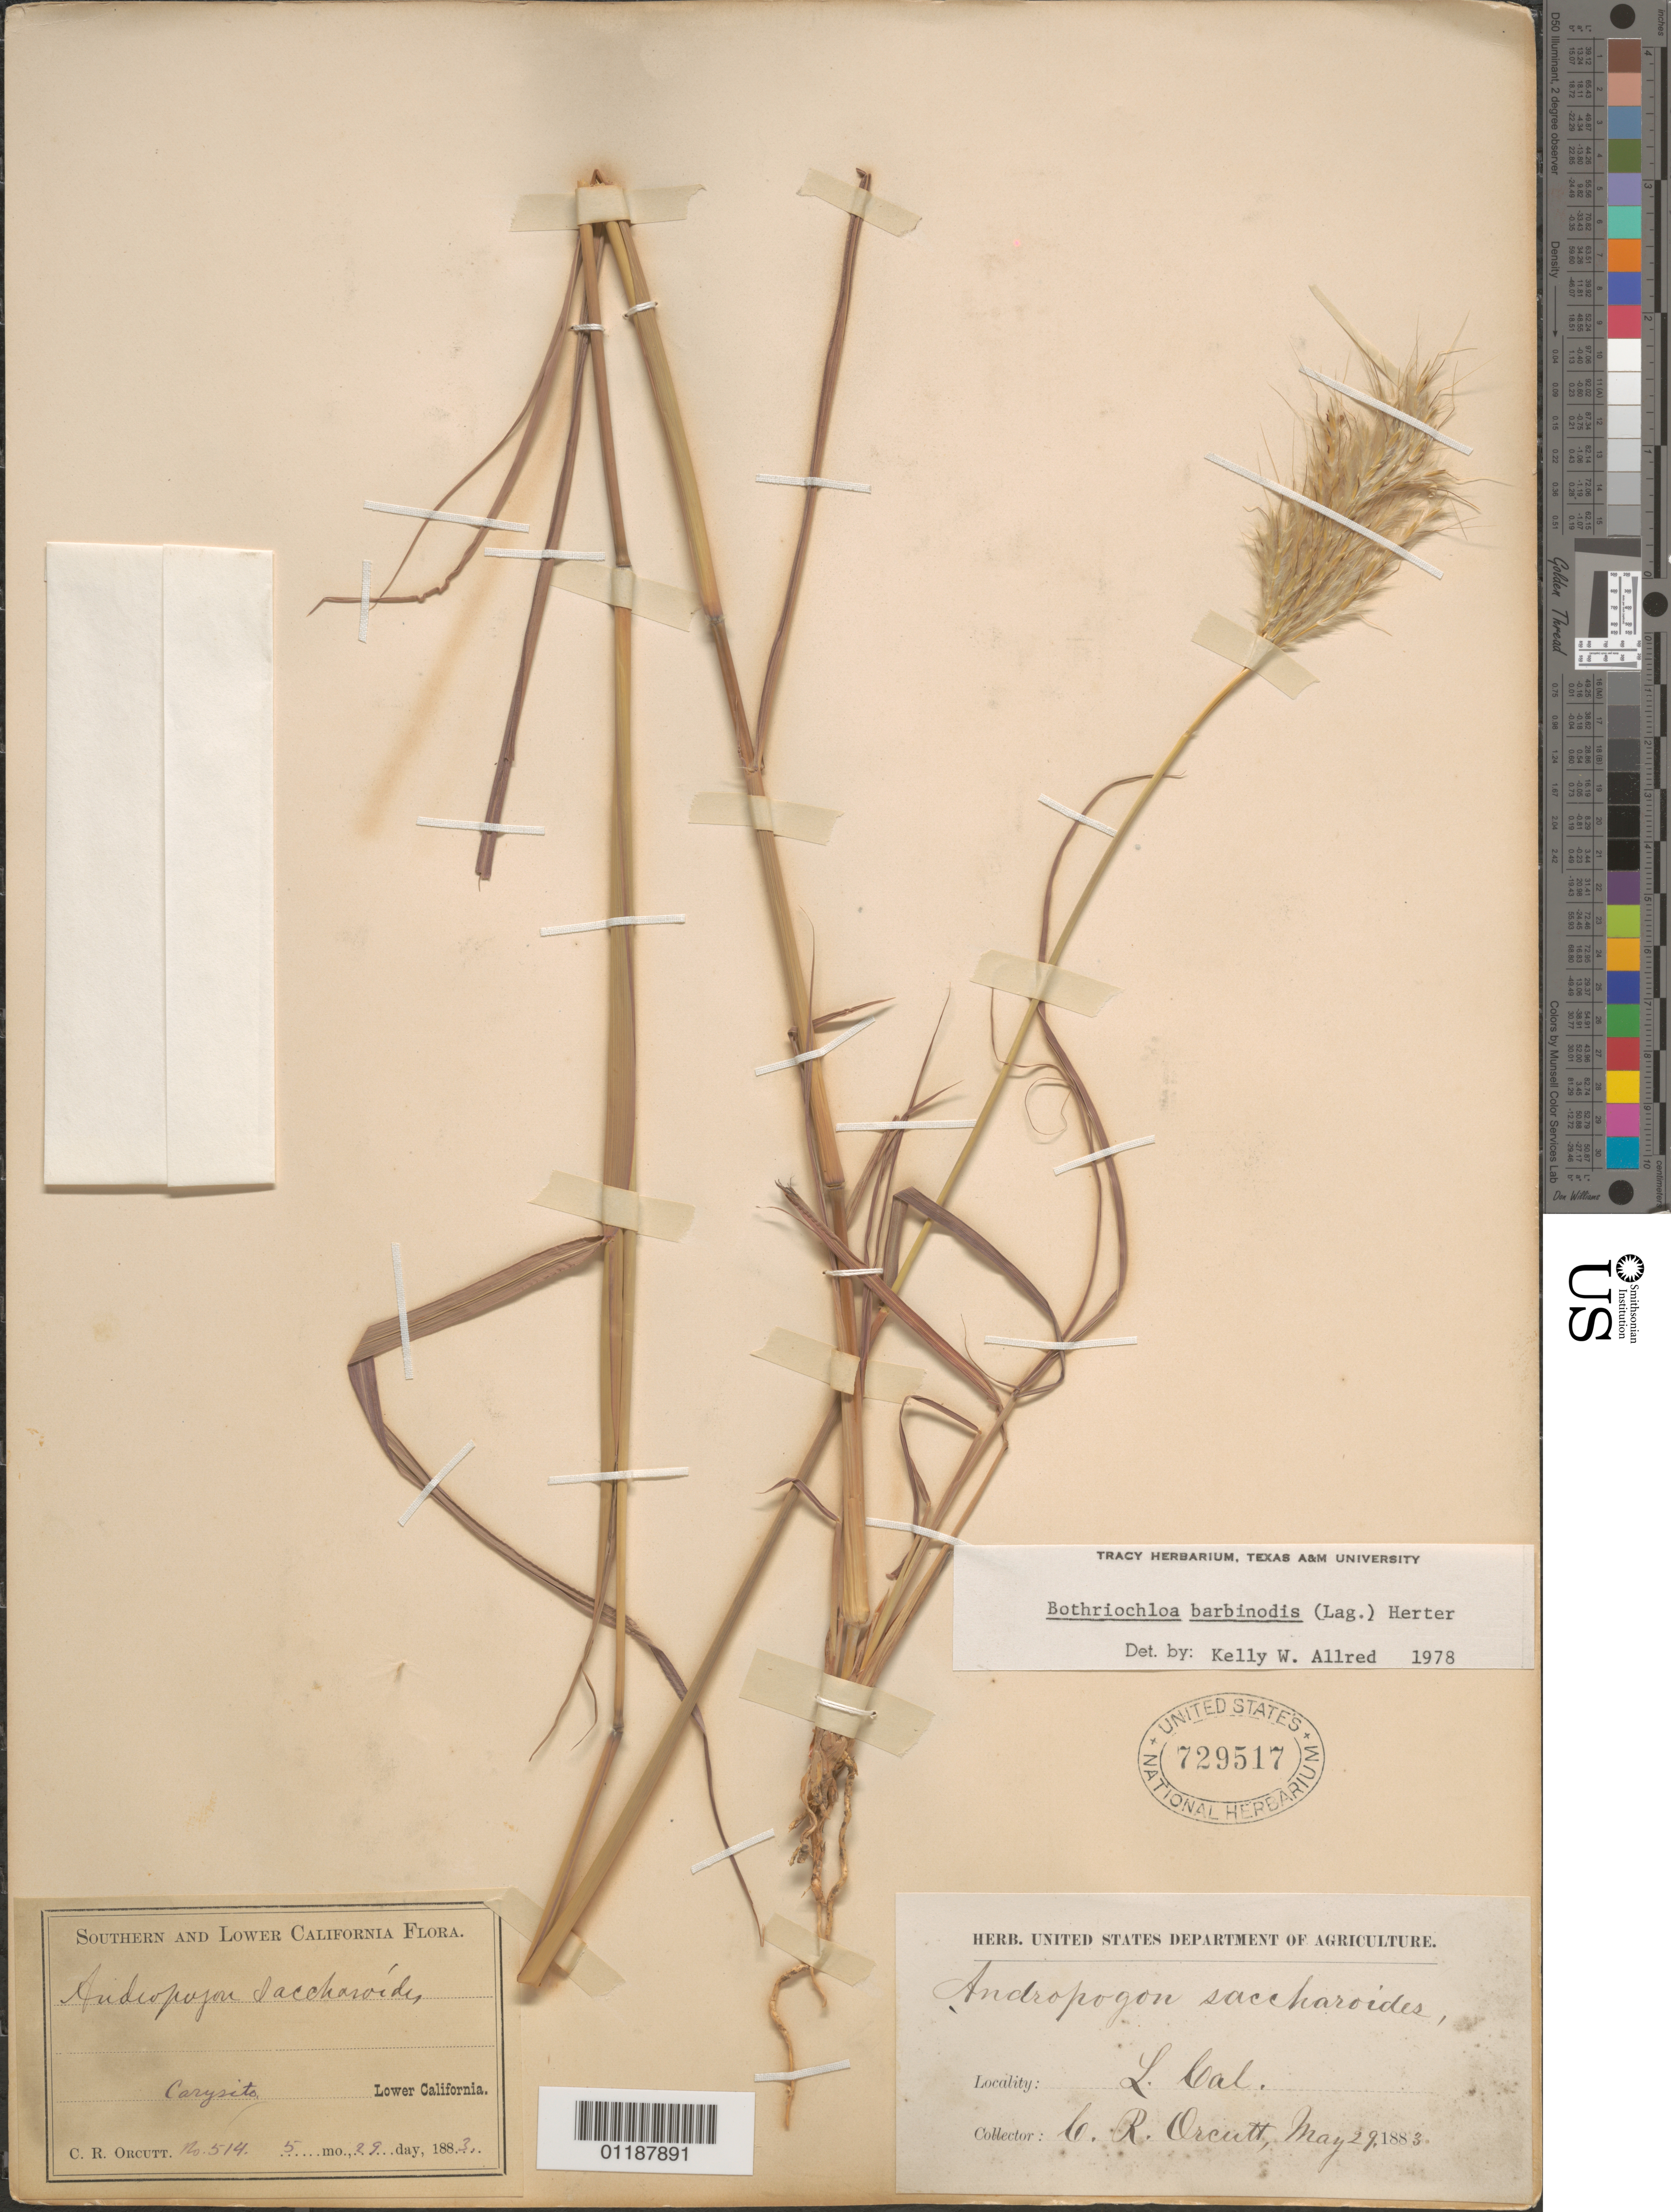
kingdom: Plantae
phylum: Tracheophyta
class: Liliopsida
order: Poales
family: Poaceae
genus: Bothriochloa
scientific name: Bothriochloa barbinodis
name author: (Lag.) Herter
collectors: C. R. Orcutt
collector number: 514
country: Mexico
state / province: Baja California Norte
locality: Carysito, Lower California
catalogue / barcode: US 729517